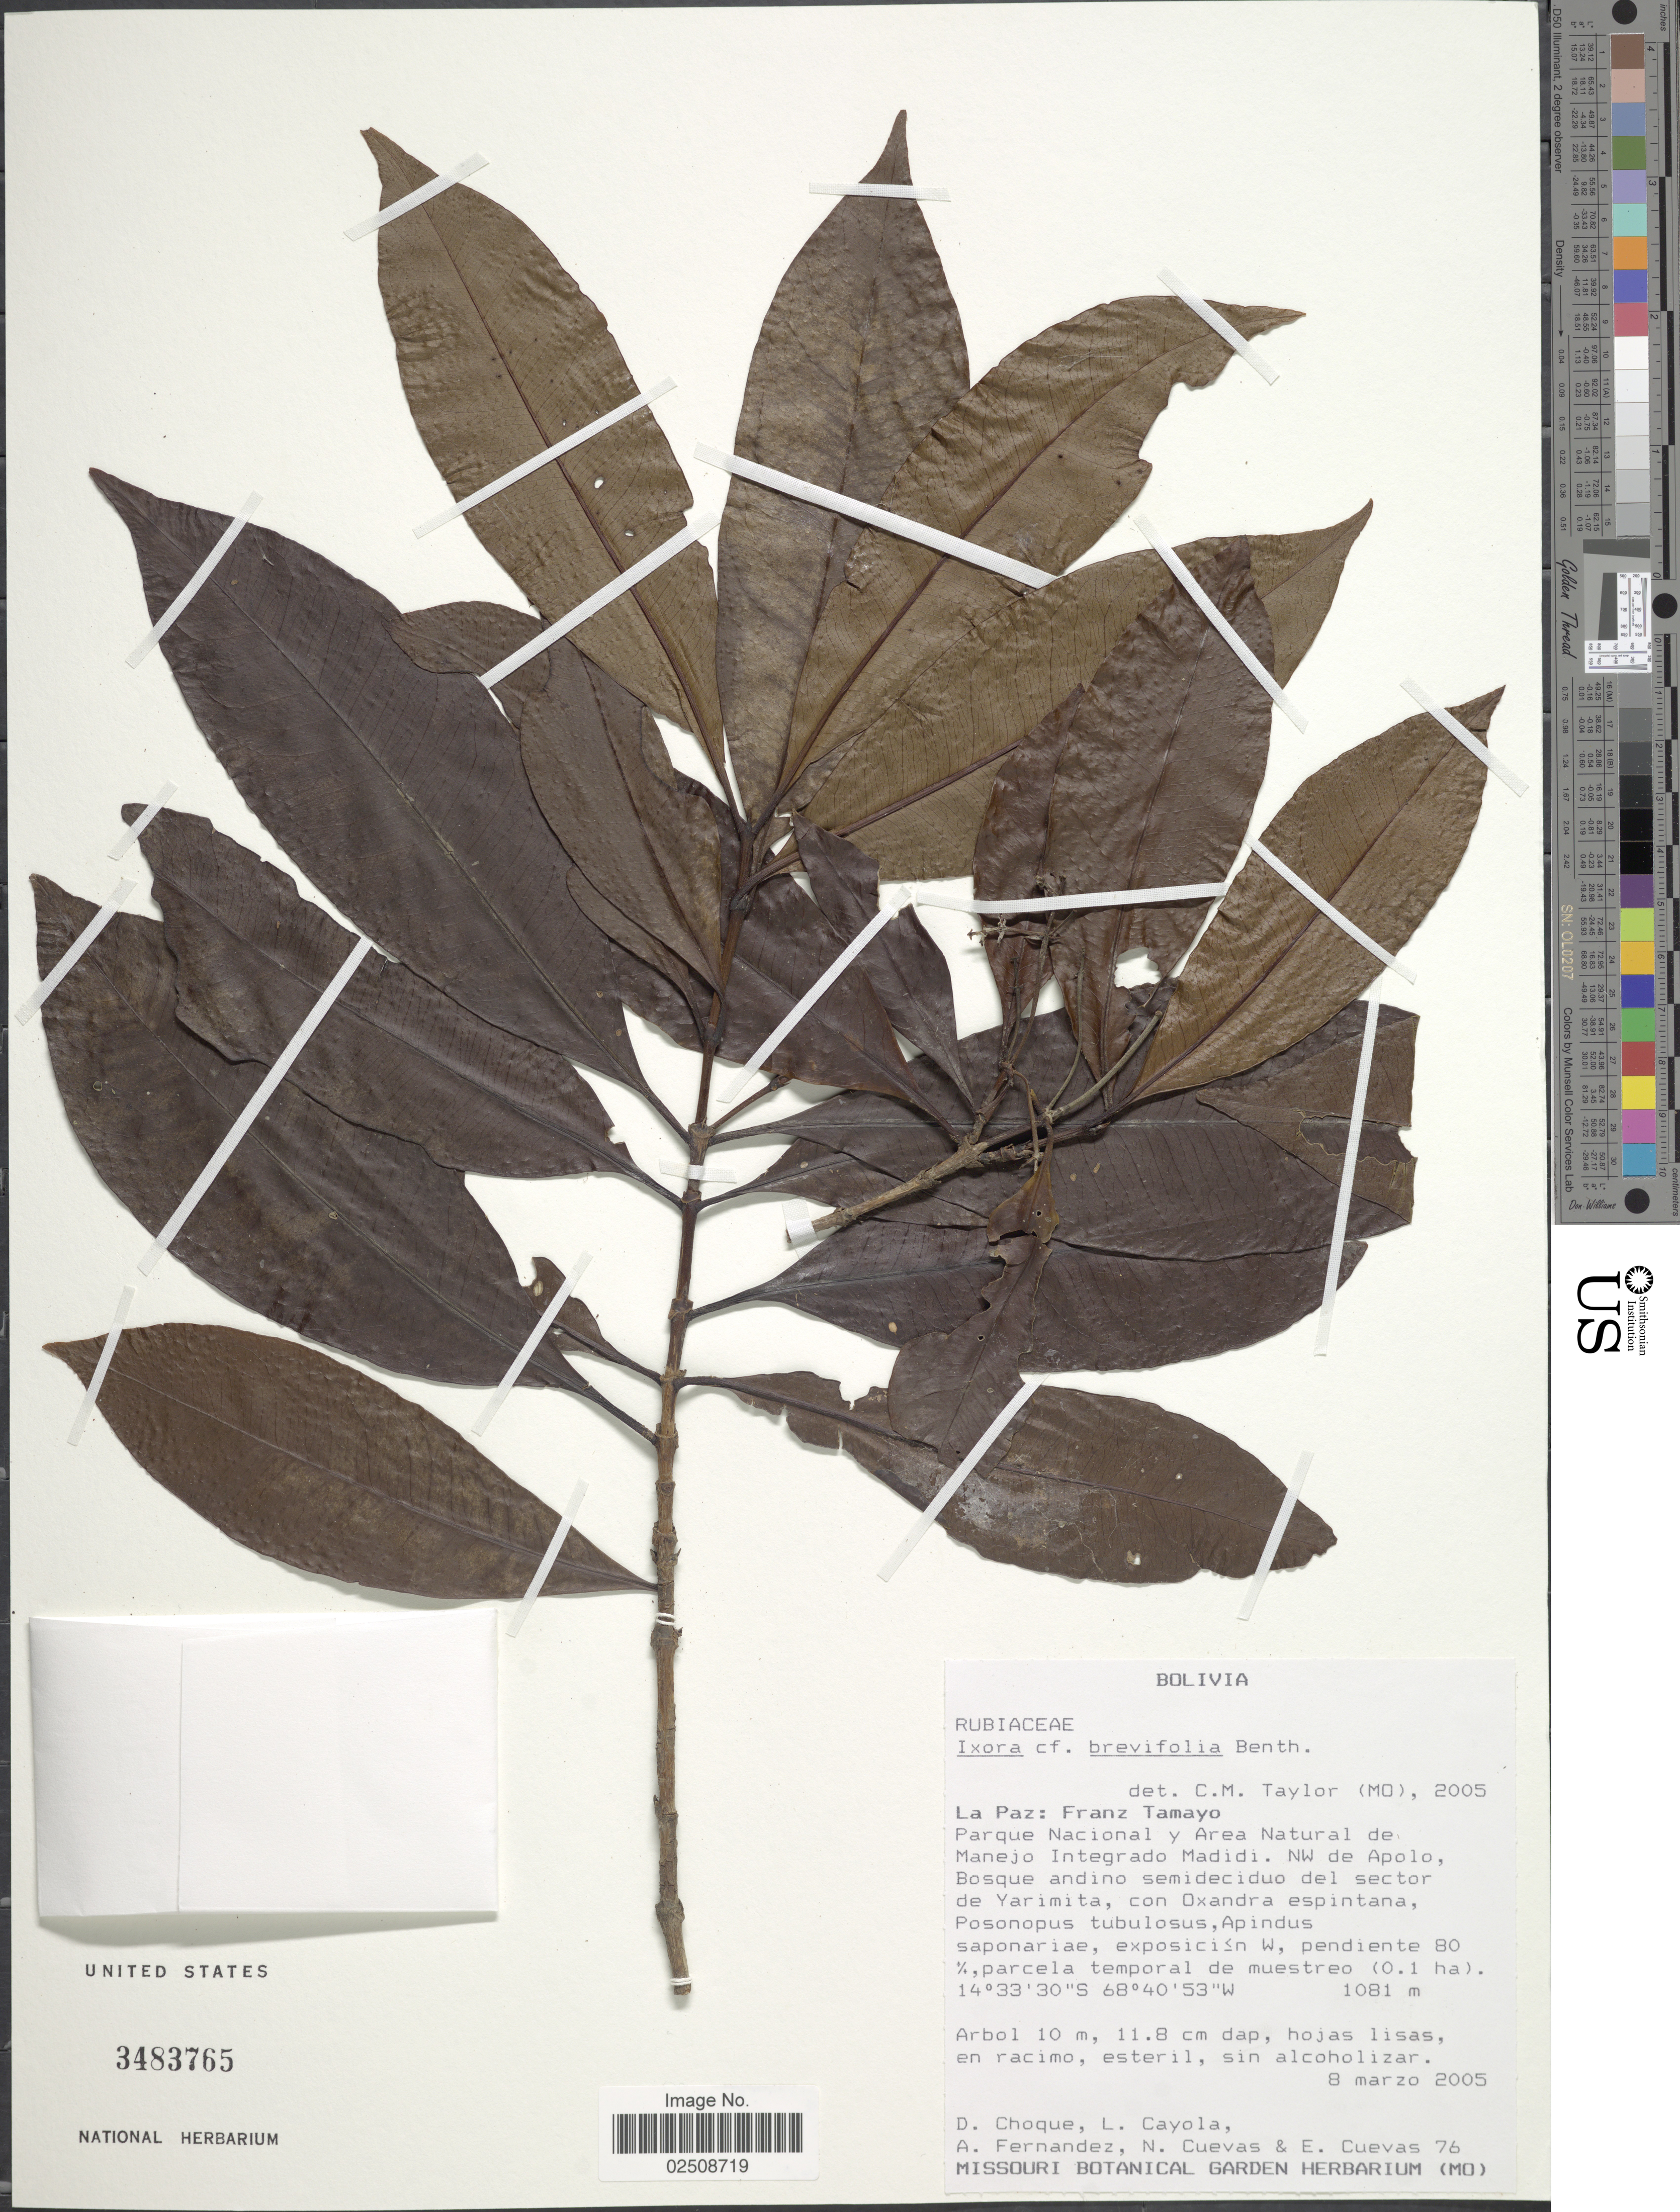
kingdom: Plantae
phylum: Tracheophyta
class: Magnoliopsida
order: Gentianales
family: Rubiaceae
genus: Ixora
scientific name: Ixora brevifolia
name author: Benth.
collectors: D. Choque, L. Cayola, A. Fernandez, N. Cuevas & E. Cuevas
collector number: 76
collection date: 2005-03-08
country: Bolivia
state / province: La Paz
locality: La Paz: Franz Tamayo. Parque Nacional y Area Natural de Manejo Integrado Madidi. NW de Apolo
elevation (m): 1081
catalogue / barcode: US 3483765